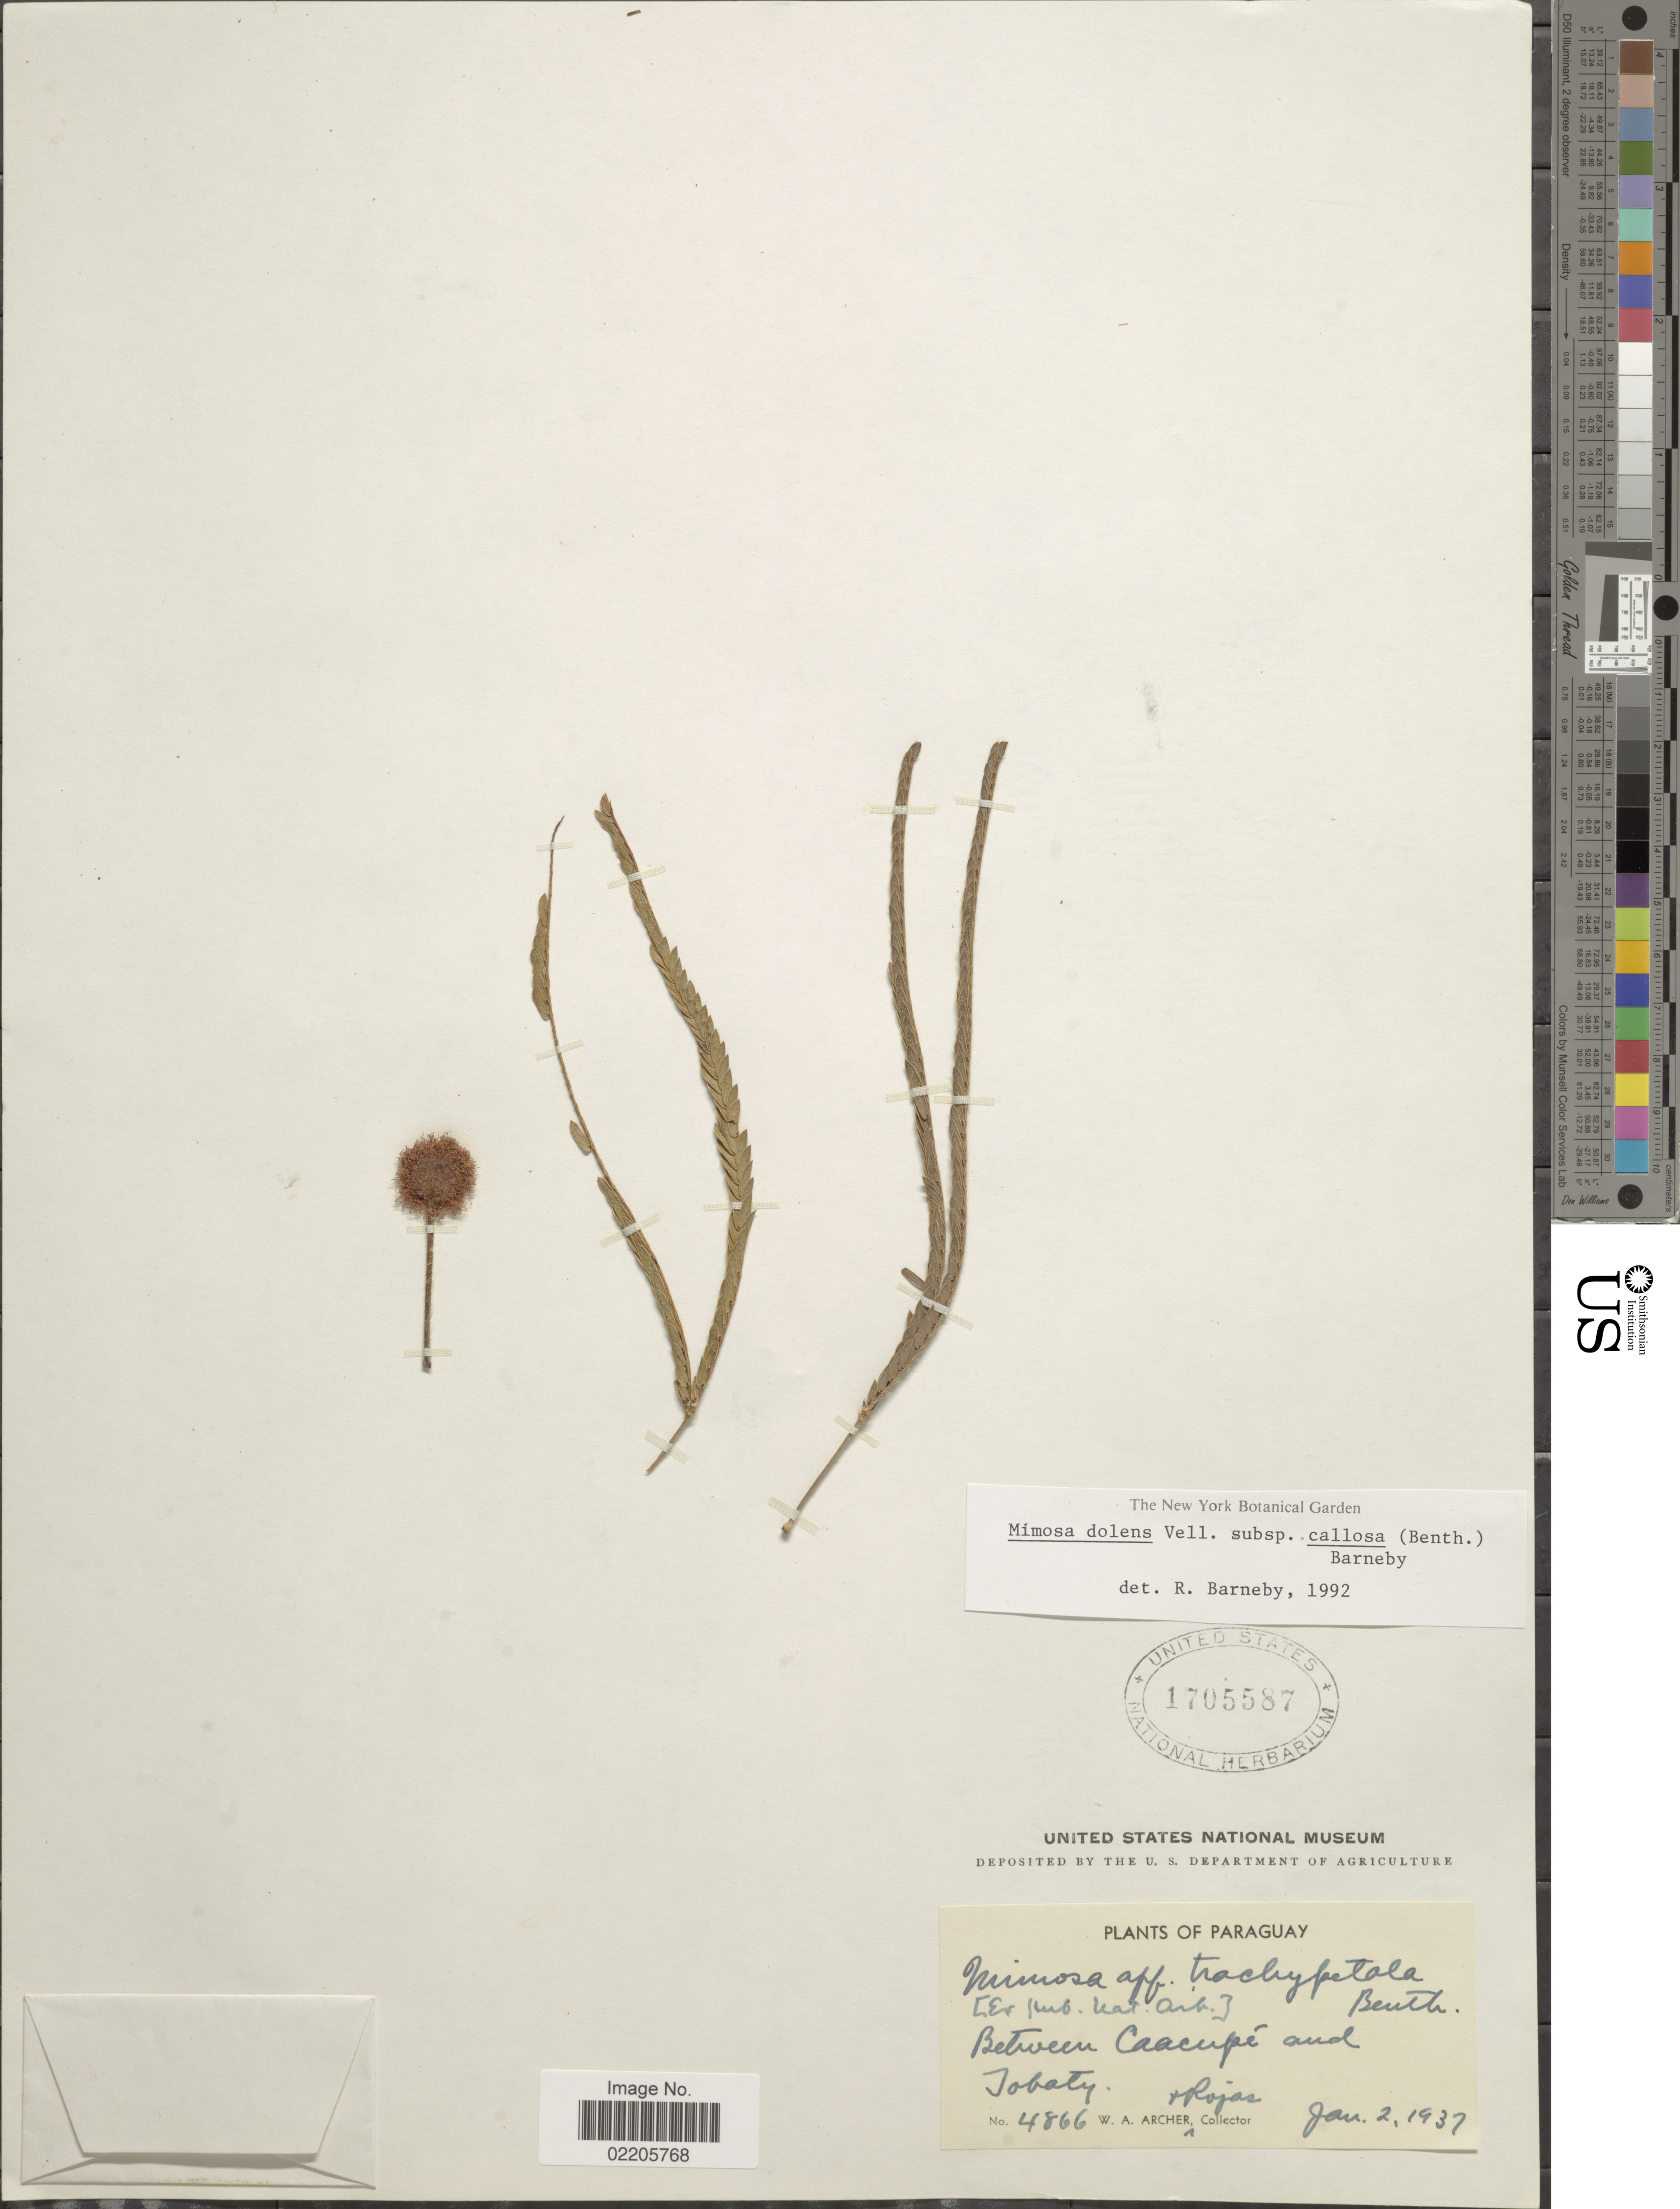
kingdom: Plantae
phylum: Tracheophyta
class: Magnoliopsida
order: Fabales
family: Fabaceae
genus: Mimosa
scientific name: Mimosa dolens subsp. callosa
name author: (Benth.) Barneby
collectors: W. A. Archer & Rojas, --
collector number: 4866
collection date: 1937-01-02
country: Paraguay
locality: Between Caacupe and Tobaty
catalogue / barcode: US 1705587